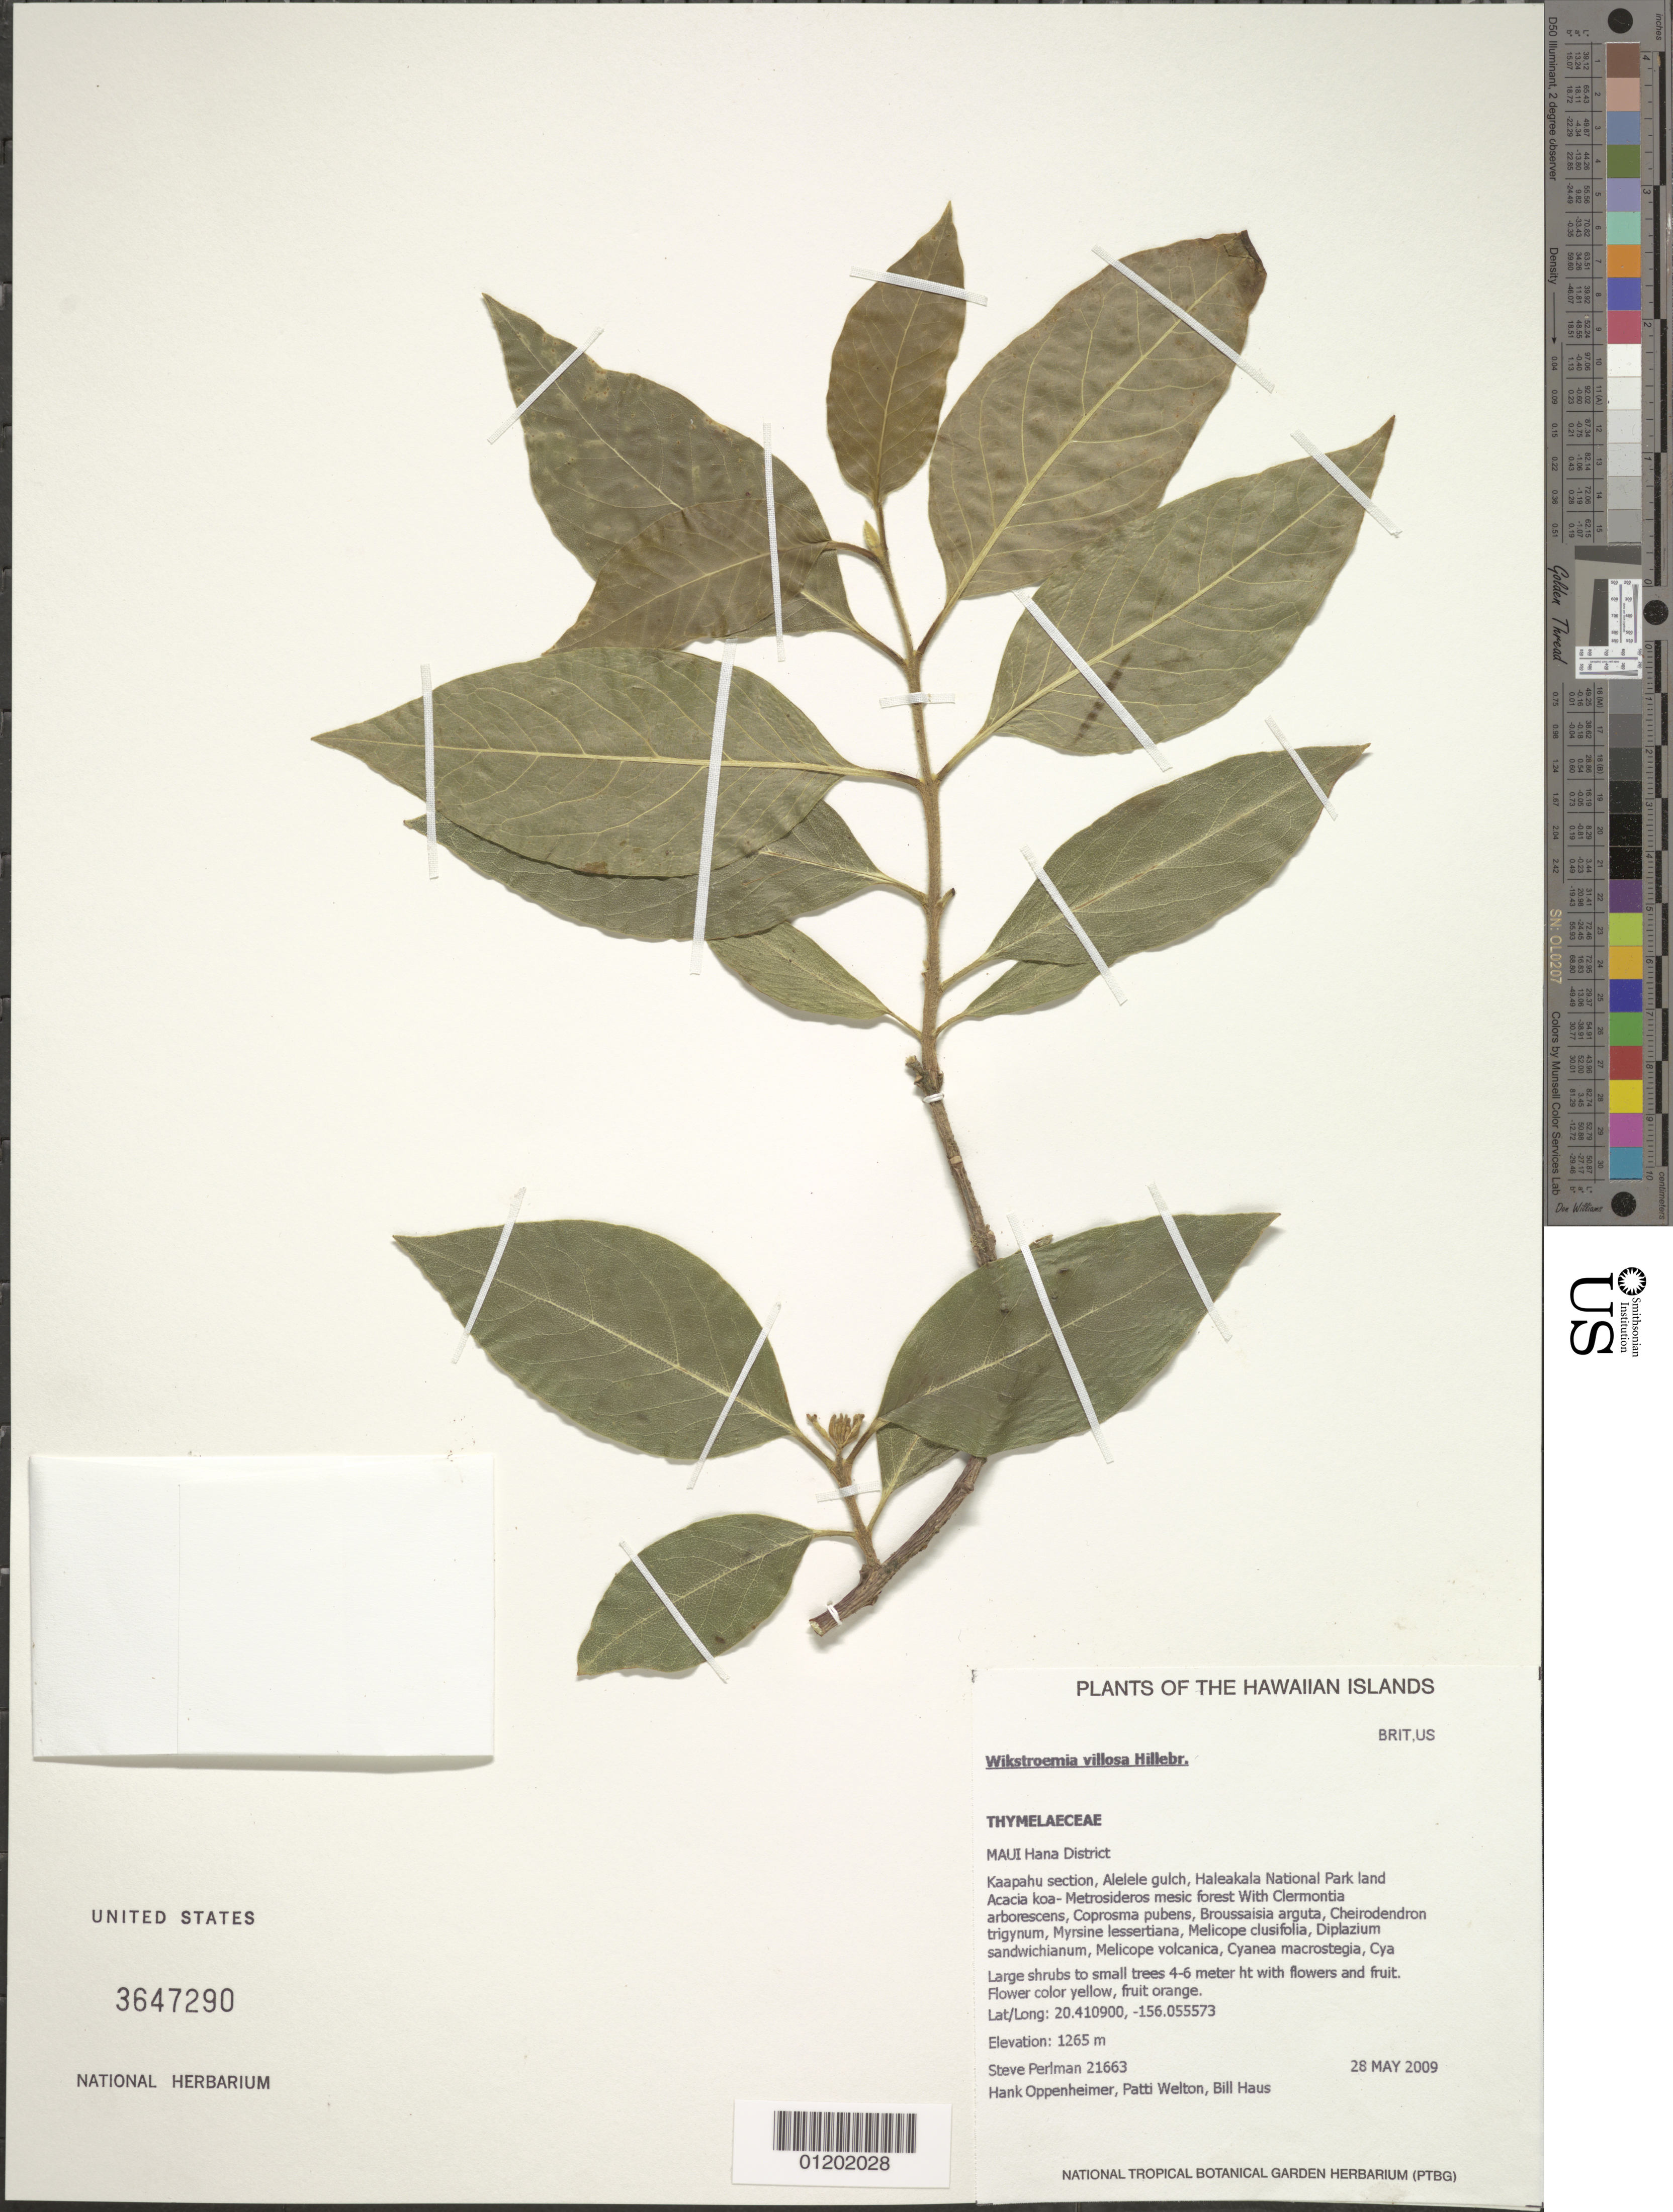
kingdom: Plantae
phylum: Tracheophyta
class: Magnoliopsida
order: Malvales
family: Thymelaeaceae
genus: Wikstroemia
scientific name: Wikstroemia villosa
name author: Hillebr.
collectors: S. P. Perlman, H. L. Oppenheimer, P. Welton & B. Haus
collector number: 21663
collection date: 2009-05-28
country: United States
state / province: Hawaii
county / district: Maui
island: Maui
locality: Hamakua District, Kaapahu section, Alelele gulch, Haleakala National Park land.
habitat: Mesic forest.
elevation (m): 1265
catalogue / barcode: US 3647290